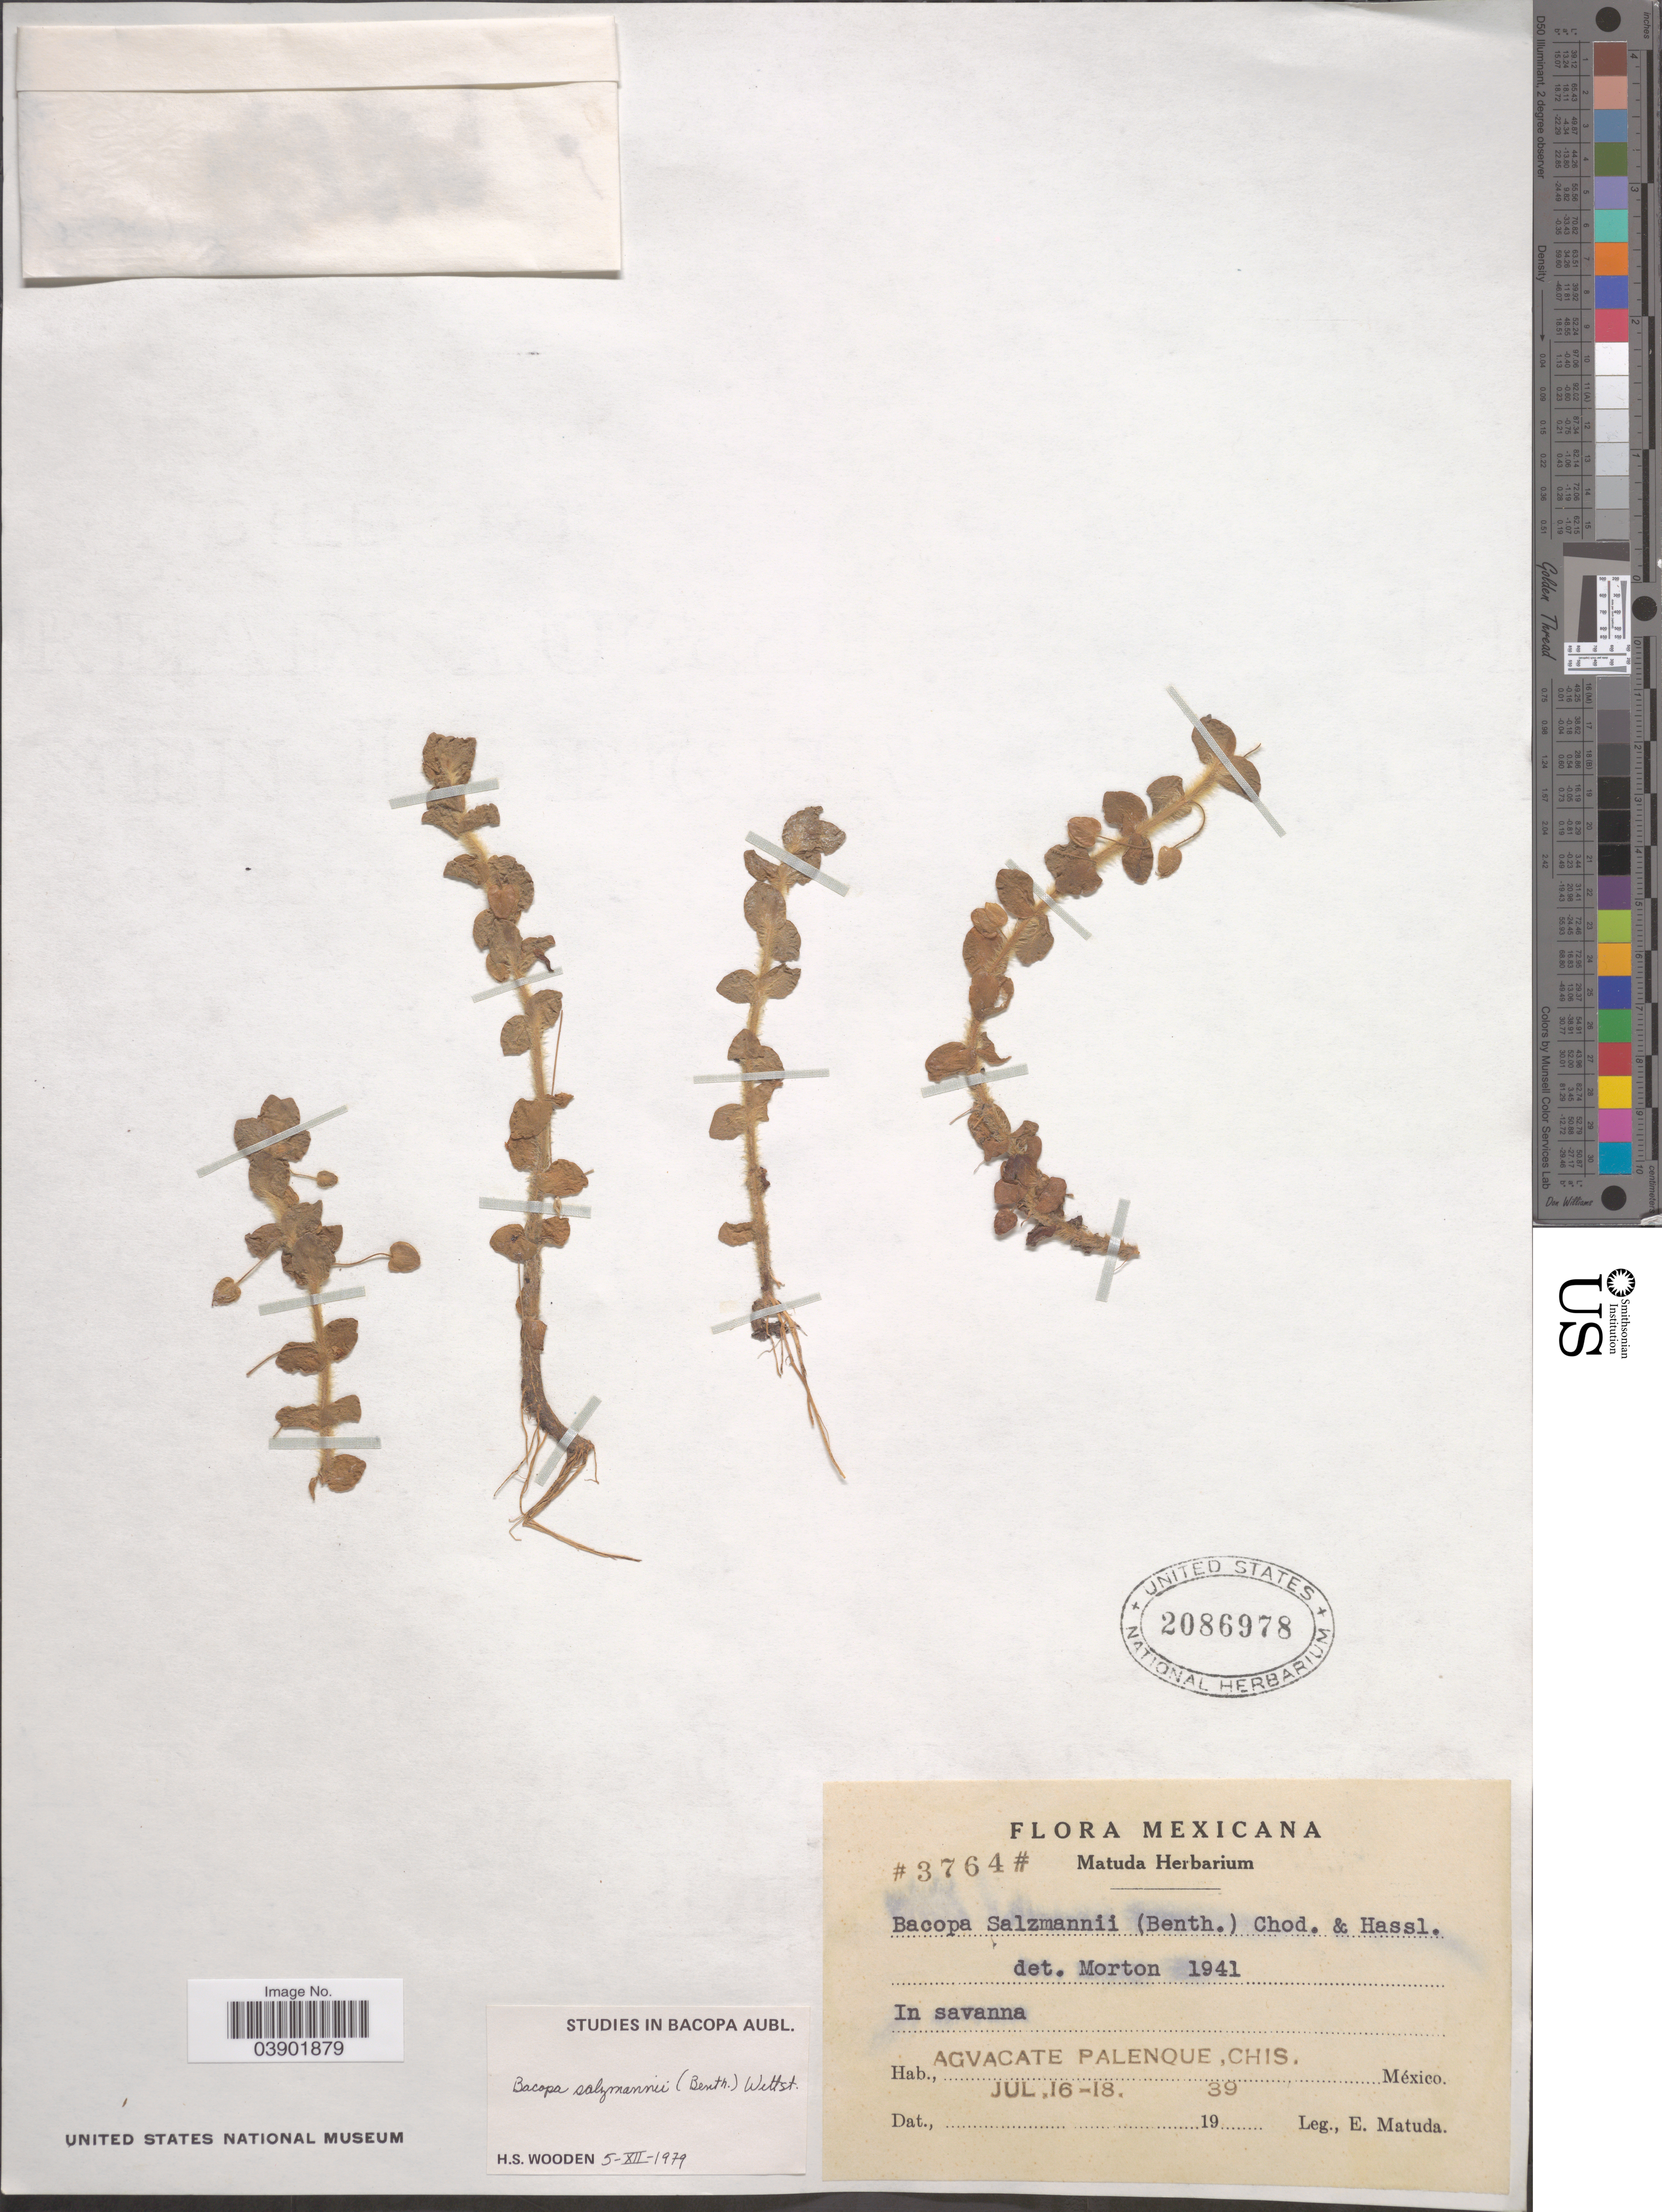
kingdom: Plantae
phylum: Tracheophyta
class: Magnoliopsida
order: Lamiales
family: Plantaginaceae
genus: Bacopa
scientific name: Bacopa salzmannii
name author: (Benth.) Wettst. ex Edwall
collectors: E. Matuda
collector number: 3764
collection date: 1939-07-16/1939-07-18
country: Mexico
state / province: Chiapas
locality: Agvacate Palenque.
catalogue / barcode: US 2086978